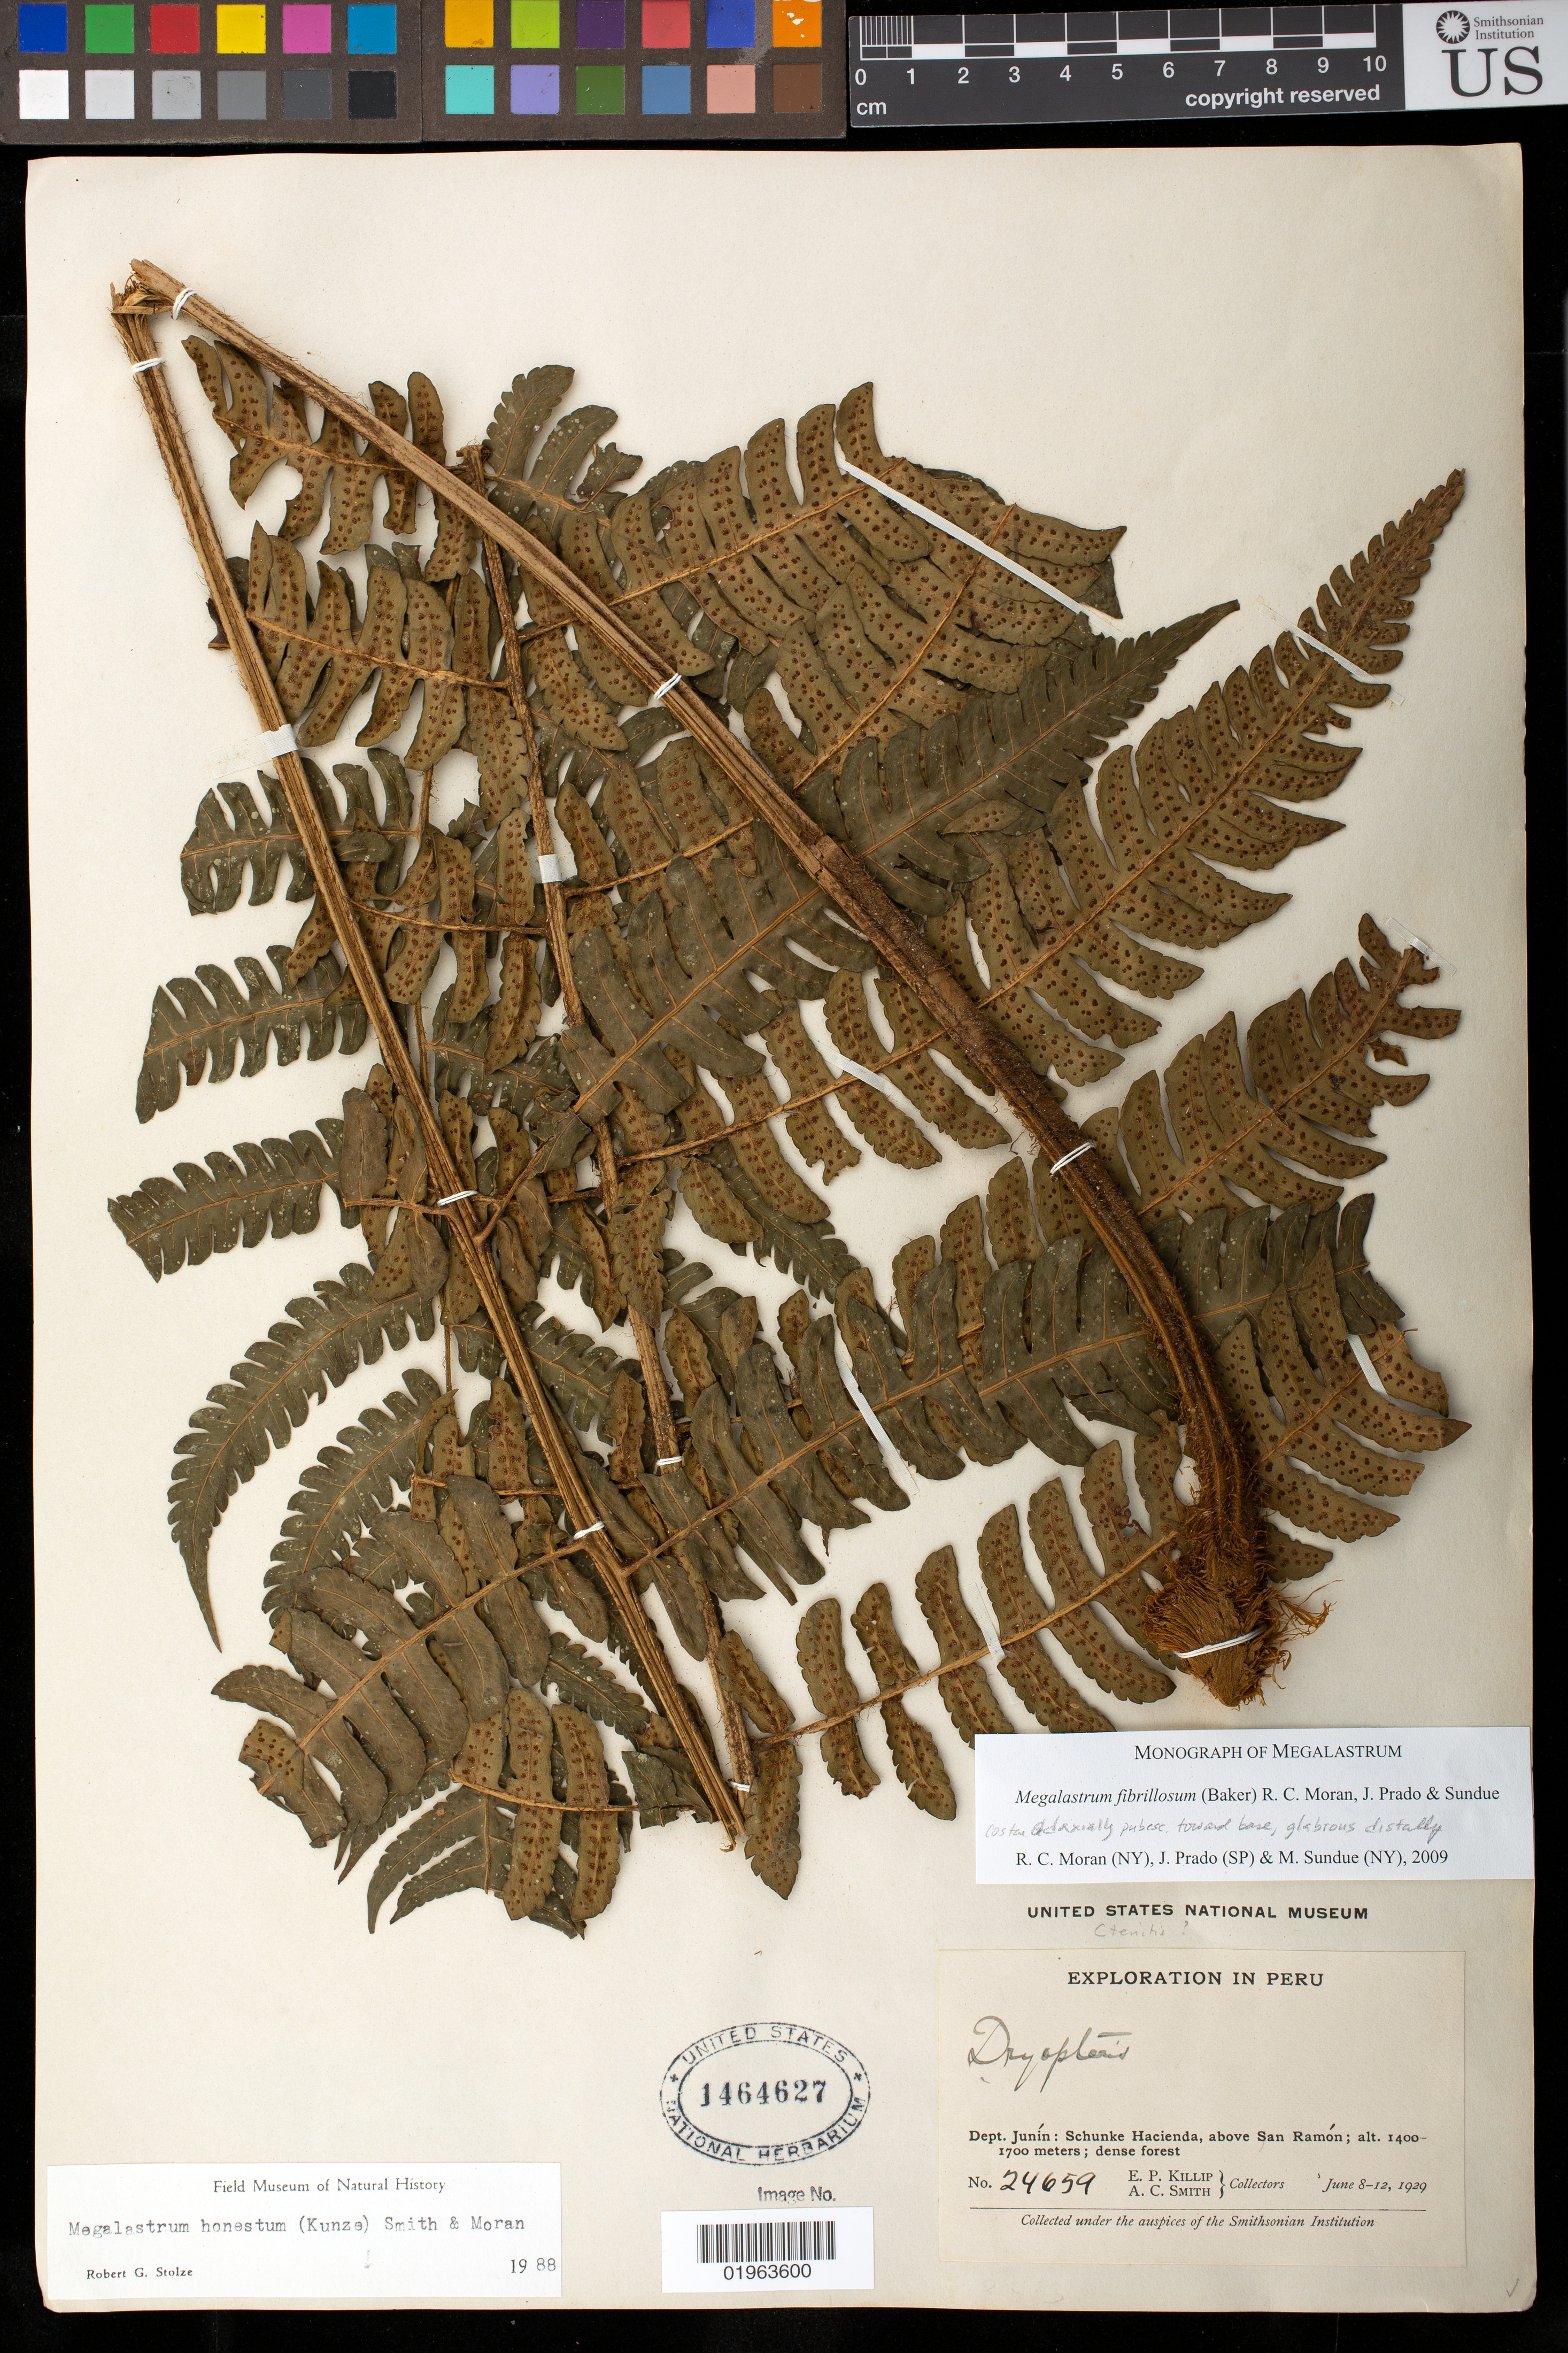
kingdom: Plantae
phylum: Tracheophyta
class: Polypodiopsida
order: Polypodiales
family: Dryopteridaceae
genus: Megalastrum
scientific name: Megalastrum fibrillosum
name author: (Baker) R.C. Moran et al.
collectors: E. P. Killip & A. C. Smith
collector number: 24659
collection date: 1929-06-08/1929-06-12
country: Peru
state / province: Junín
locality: Schunke Hacienda, above San Ramón; dense forest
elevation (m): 1400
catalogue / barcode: US 1464627